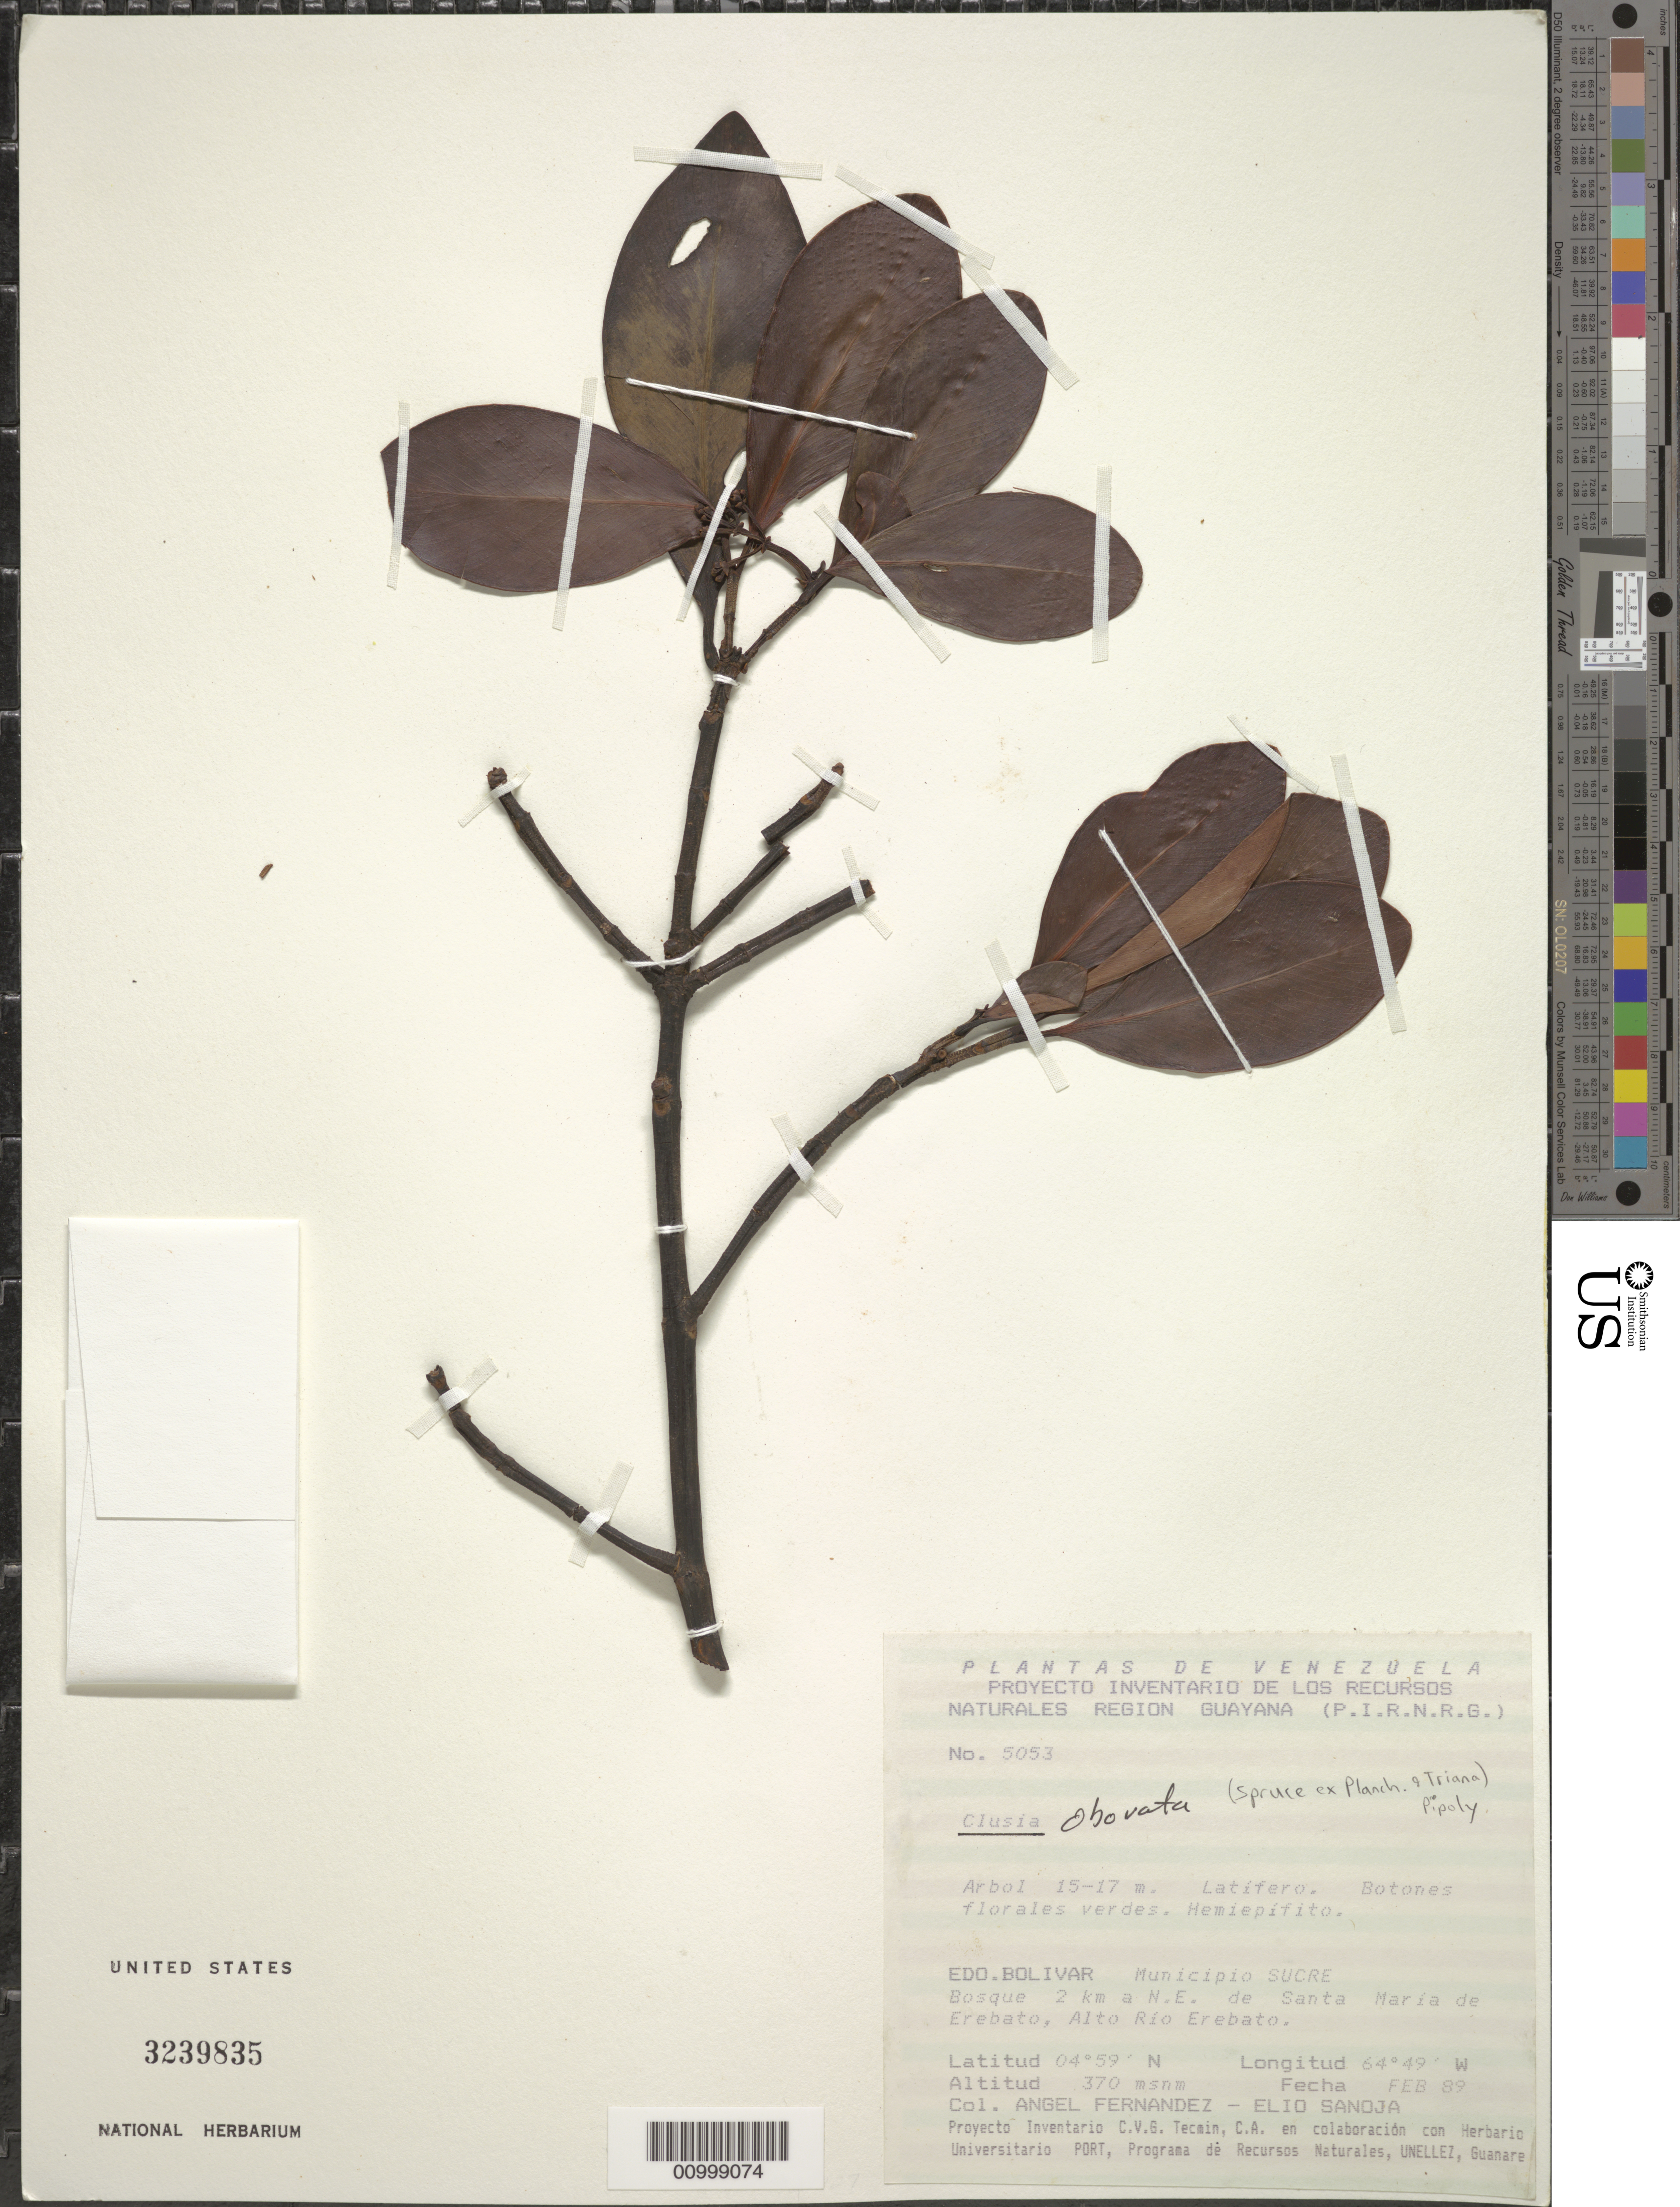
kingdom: Plantae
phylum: Tracheophyta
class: Magnoliopsida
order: Malpighiales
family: Clusiaceae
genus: Clusia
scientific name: Clusia obovata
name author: (Spruce ex Planch. & Triana) Pipoly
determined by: Pipoly, J. J., III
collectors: A. Fernández & E. Sanoja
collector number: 5053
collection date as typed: Feb-89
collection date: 1989-02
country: Venezuela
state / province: Bolívar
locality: Sucre; Bosque 2 km NE de Santa Maria de Erebato, Alto Rio Erebato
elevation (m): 370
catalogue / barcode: US 3239835